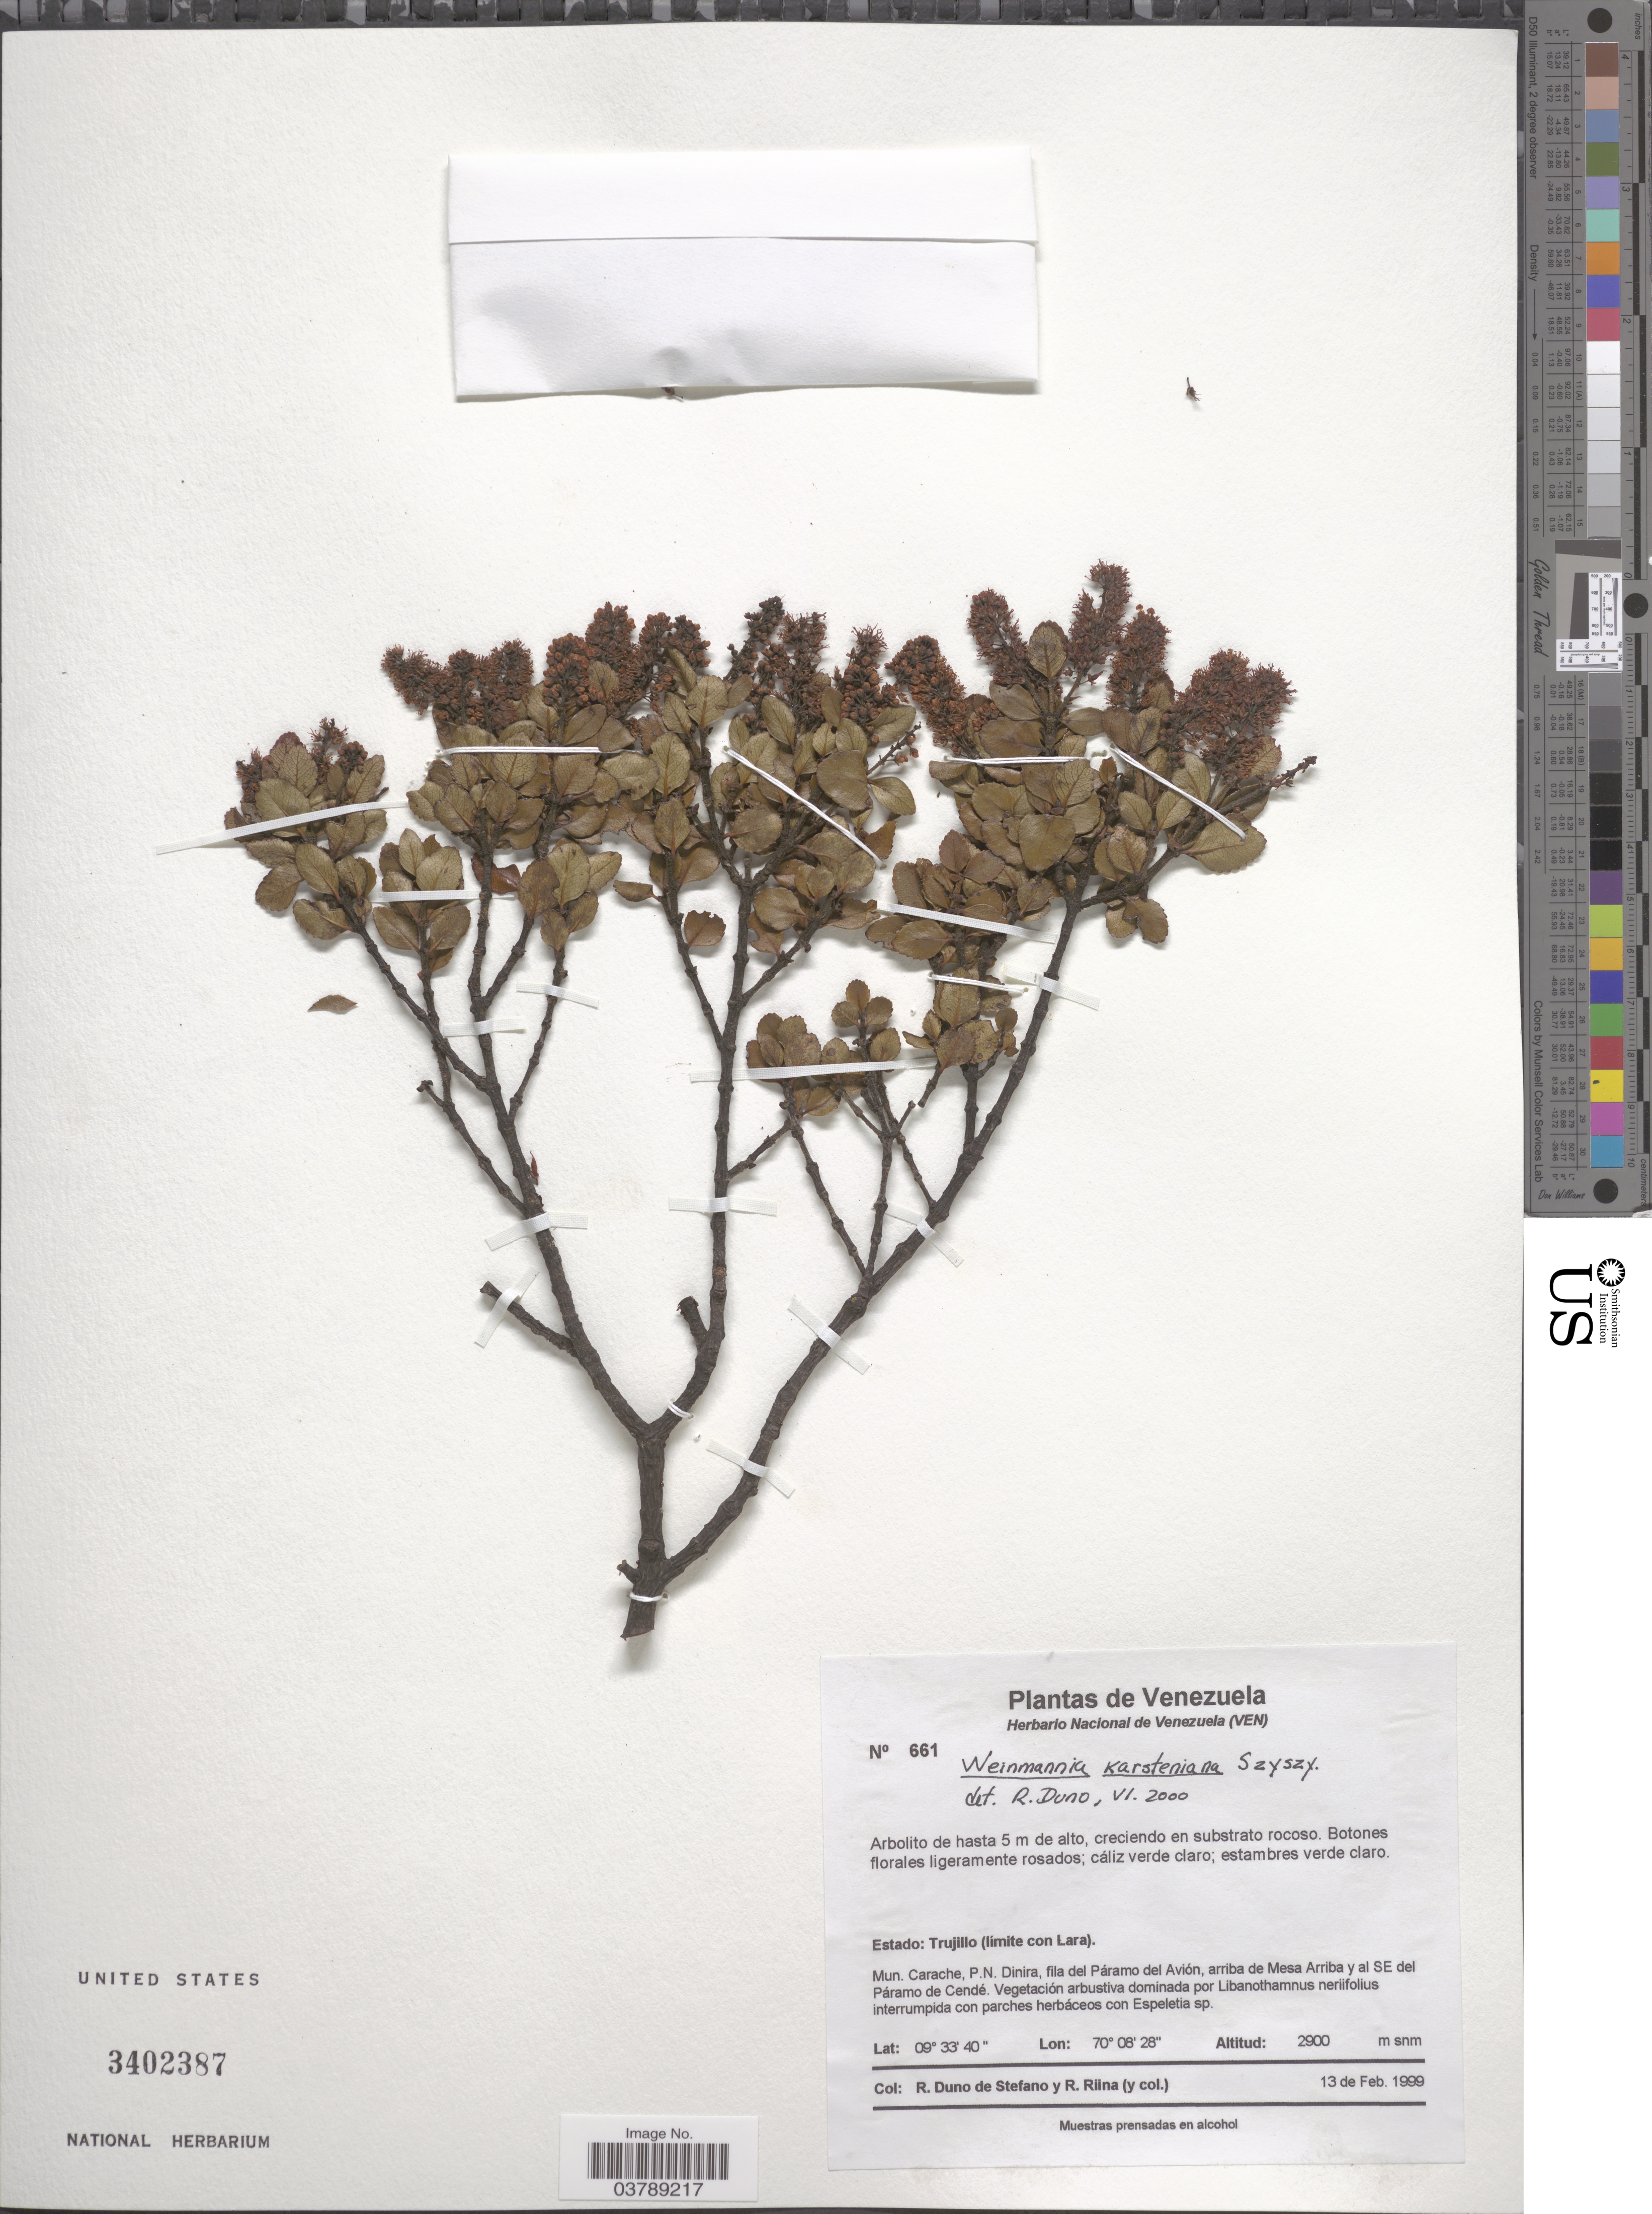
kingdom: Plantae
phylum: Tracheophyta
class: Magnoliopsida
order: Oxalidales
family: Cunoniaceae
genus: Weinmannia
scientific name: Weinmannia karsteniana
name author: Szyszyll.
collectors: R. Duno de Stefano & R. Riina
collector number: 661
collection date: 1999-02-13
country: Venezuela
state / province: Trujillo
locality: (limite con Lara. Mun. Carache, P.N. Dinira, fila del Páramo del Avión, arriba de Mesa Arriba y al SE del Páramo de Cendé.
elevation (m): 2900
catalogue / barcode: US 3402387